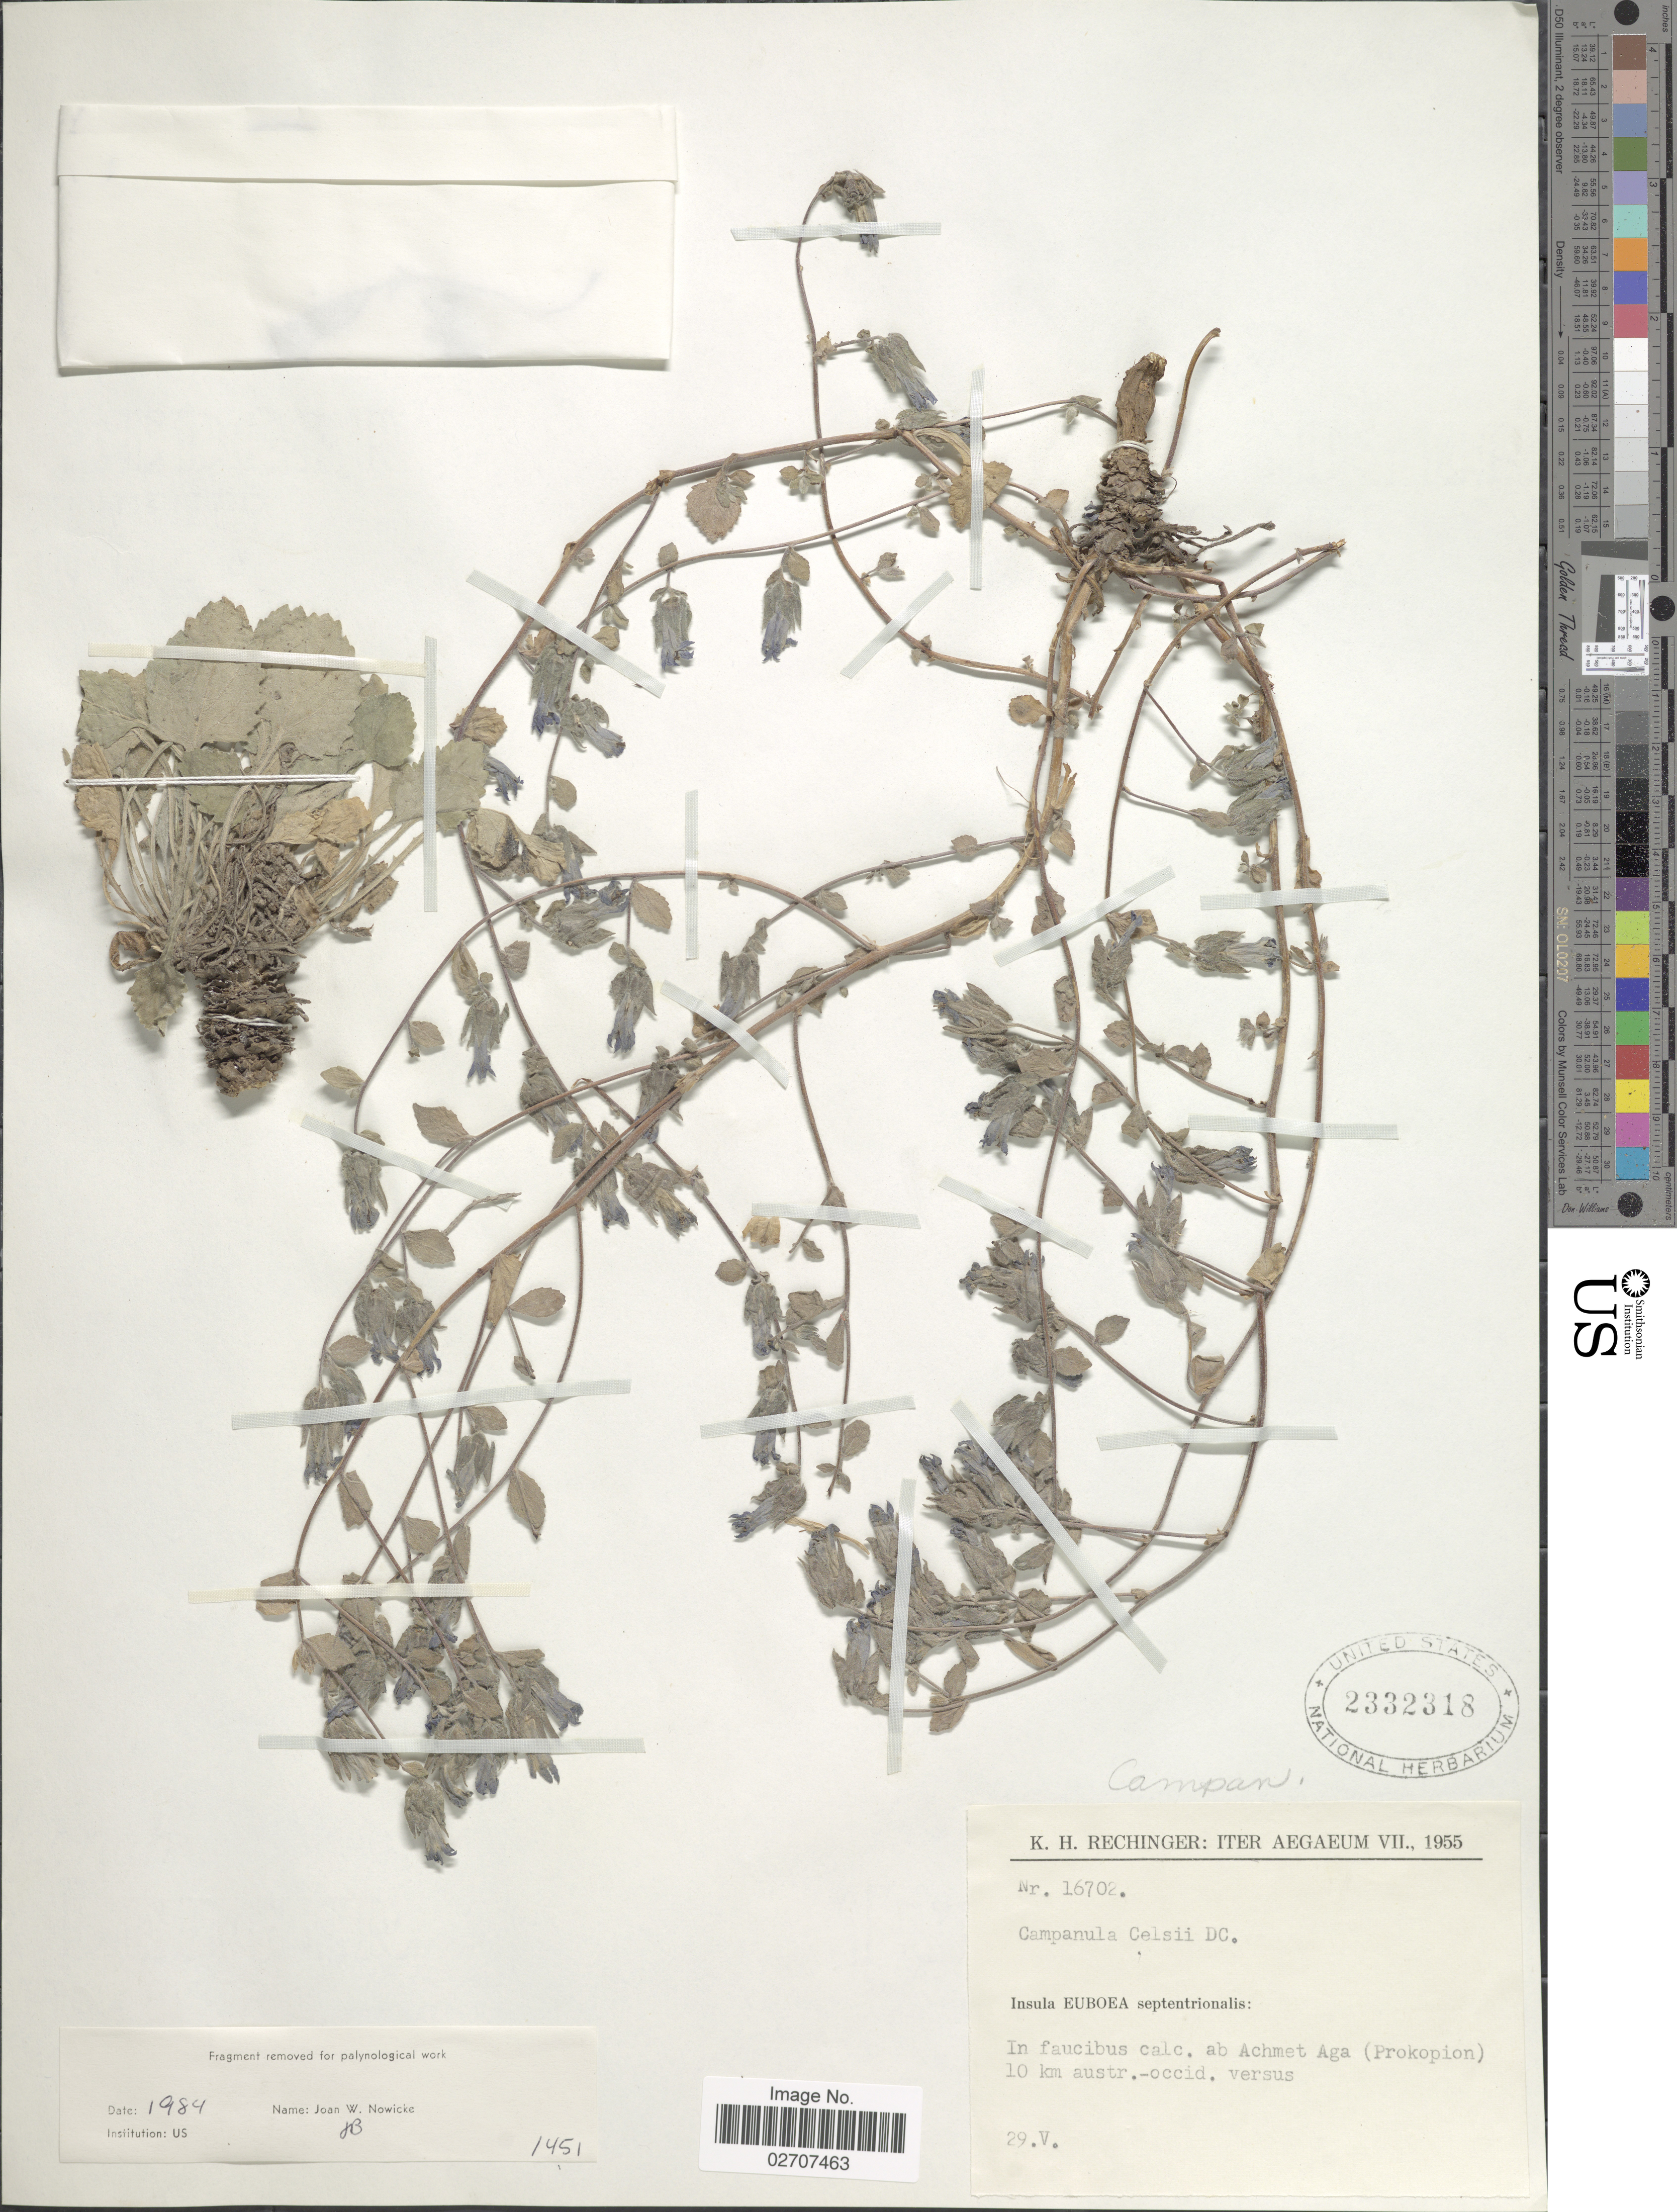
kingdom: Plantae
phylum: Tracheophyta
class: Magnoliopsida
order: Asterales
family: Campanulaceae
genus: Campanula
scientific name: Campanula celsii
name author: A. DC.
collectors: K. H. Rechinger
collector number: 16702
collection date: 1955-05-29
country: Greece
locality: Iter Aegaeum VII, Insula Euboea septentrionalis: in faucibus calc. ab Achmet Aga (Prokopion) 10 km austr.-occid. versus.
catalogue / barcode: US 2332318